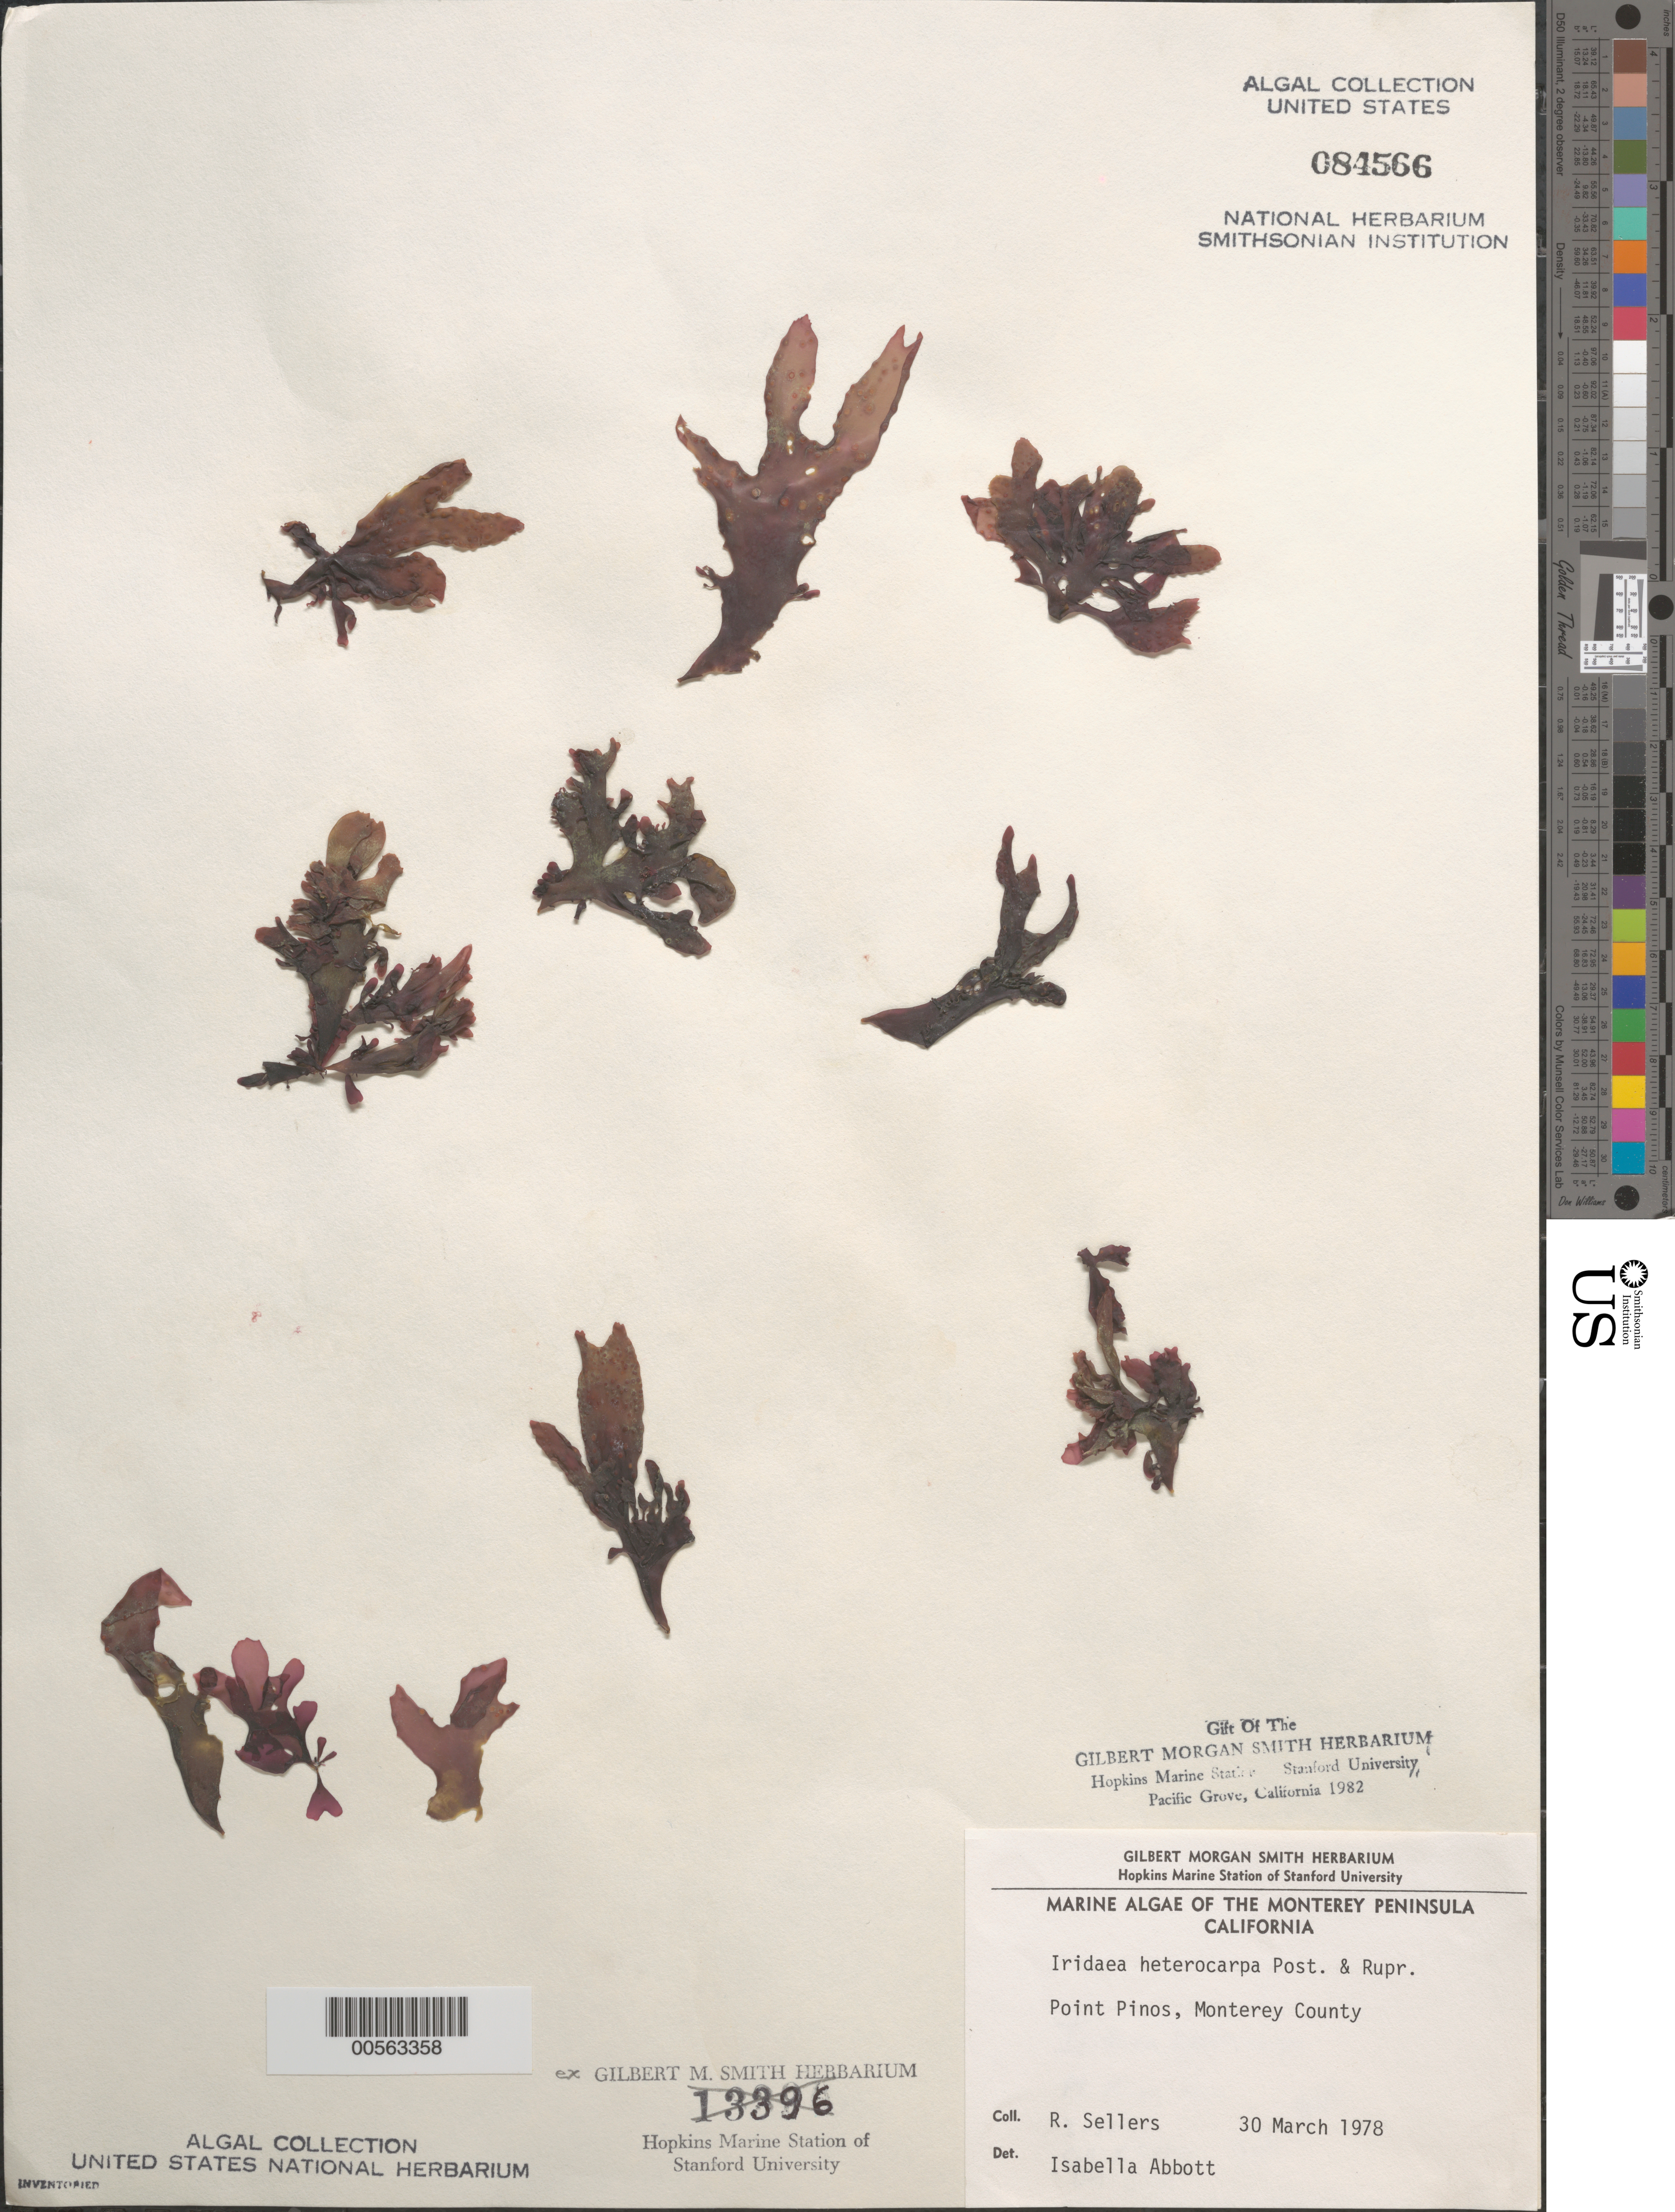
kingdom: Plantae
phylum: Rhodophyta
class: Florideophyceae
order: Gigartinales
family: Gigartinaceae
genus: Chondrus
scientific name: Chondrus crispus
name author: Stackh.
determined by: Algae name updating Project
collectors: R. F. Sellers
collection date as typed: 30 Mar 1978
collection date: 1978-03-30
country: United States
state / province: California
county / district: Monterey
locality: Point Pinos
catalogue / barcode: US 84566